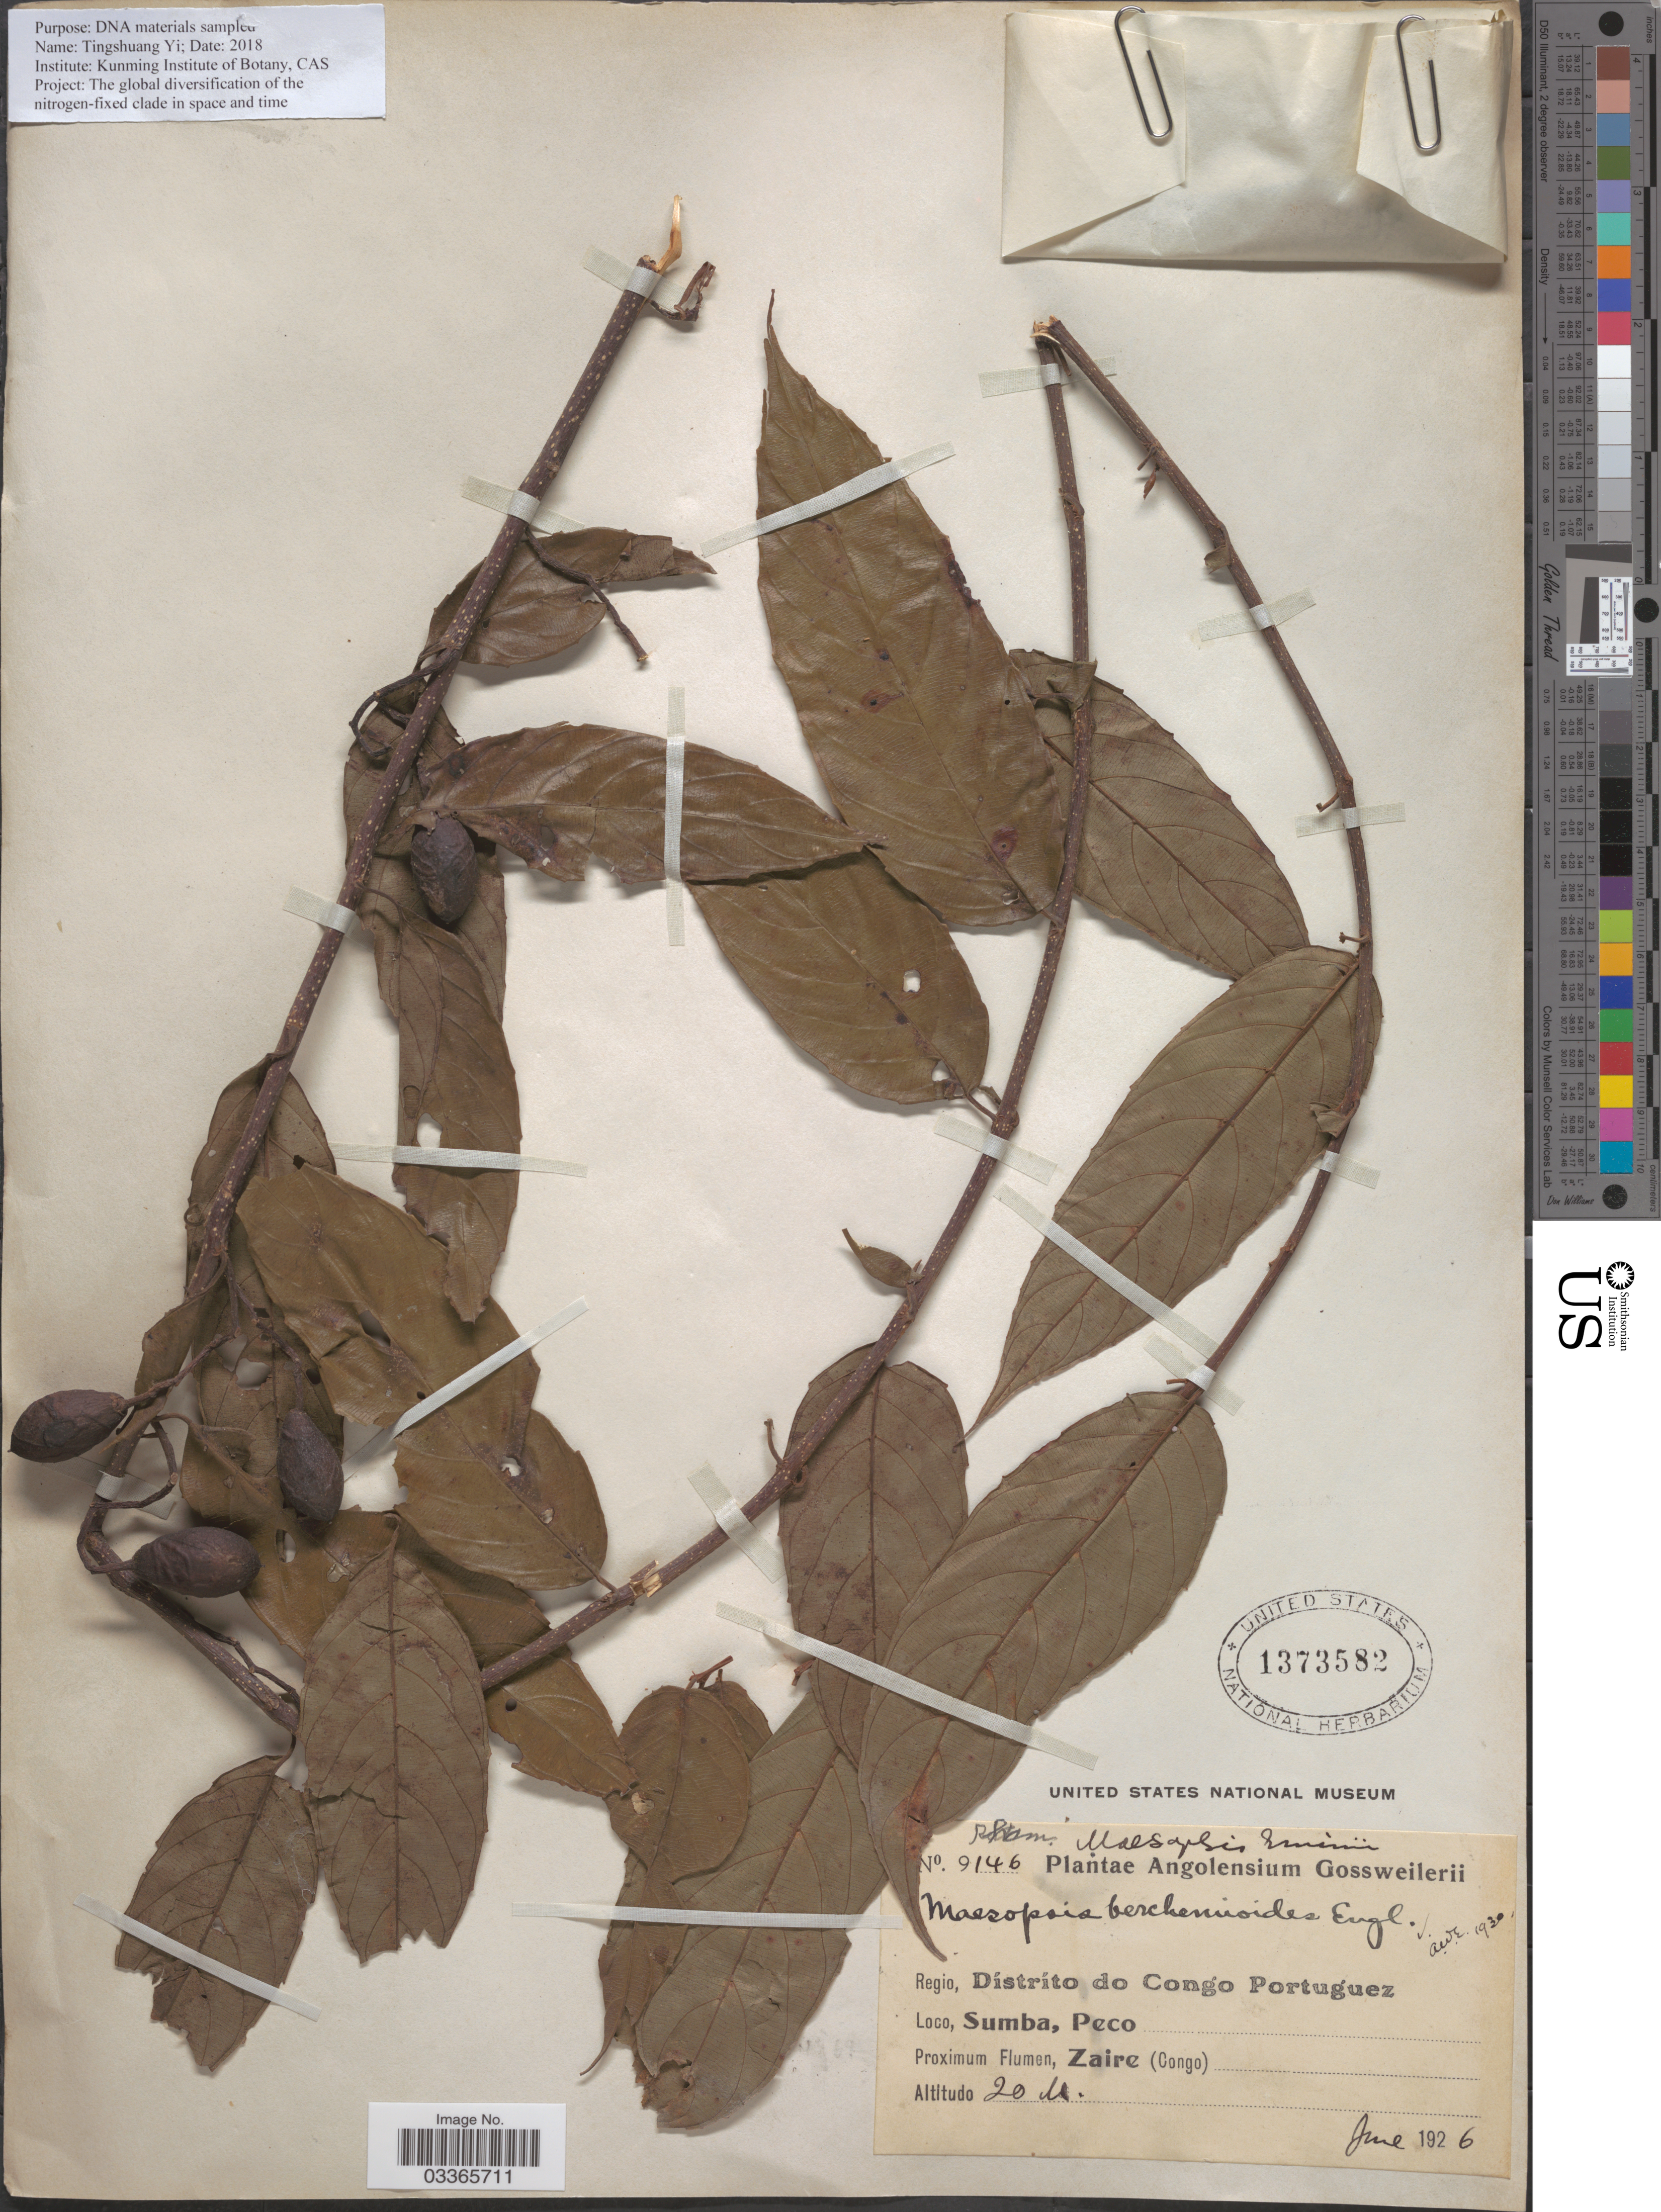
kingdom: Plantae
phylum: Tracheophyta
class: Magnoliopsida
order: Rosales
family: Rhamnaceae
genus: Maesopsis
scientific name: Maesopsis berchemioides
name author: (Pierre) A. Chev.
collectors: -. Gossweiler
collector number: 9146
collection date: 1926-06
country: Angola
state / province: Zaire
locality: Regio, Distrito do Congo Portuguez. Sumba, Peco. Proximum Flumen, Zaire (Congo).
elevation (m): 20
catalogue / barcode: US 1373582